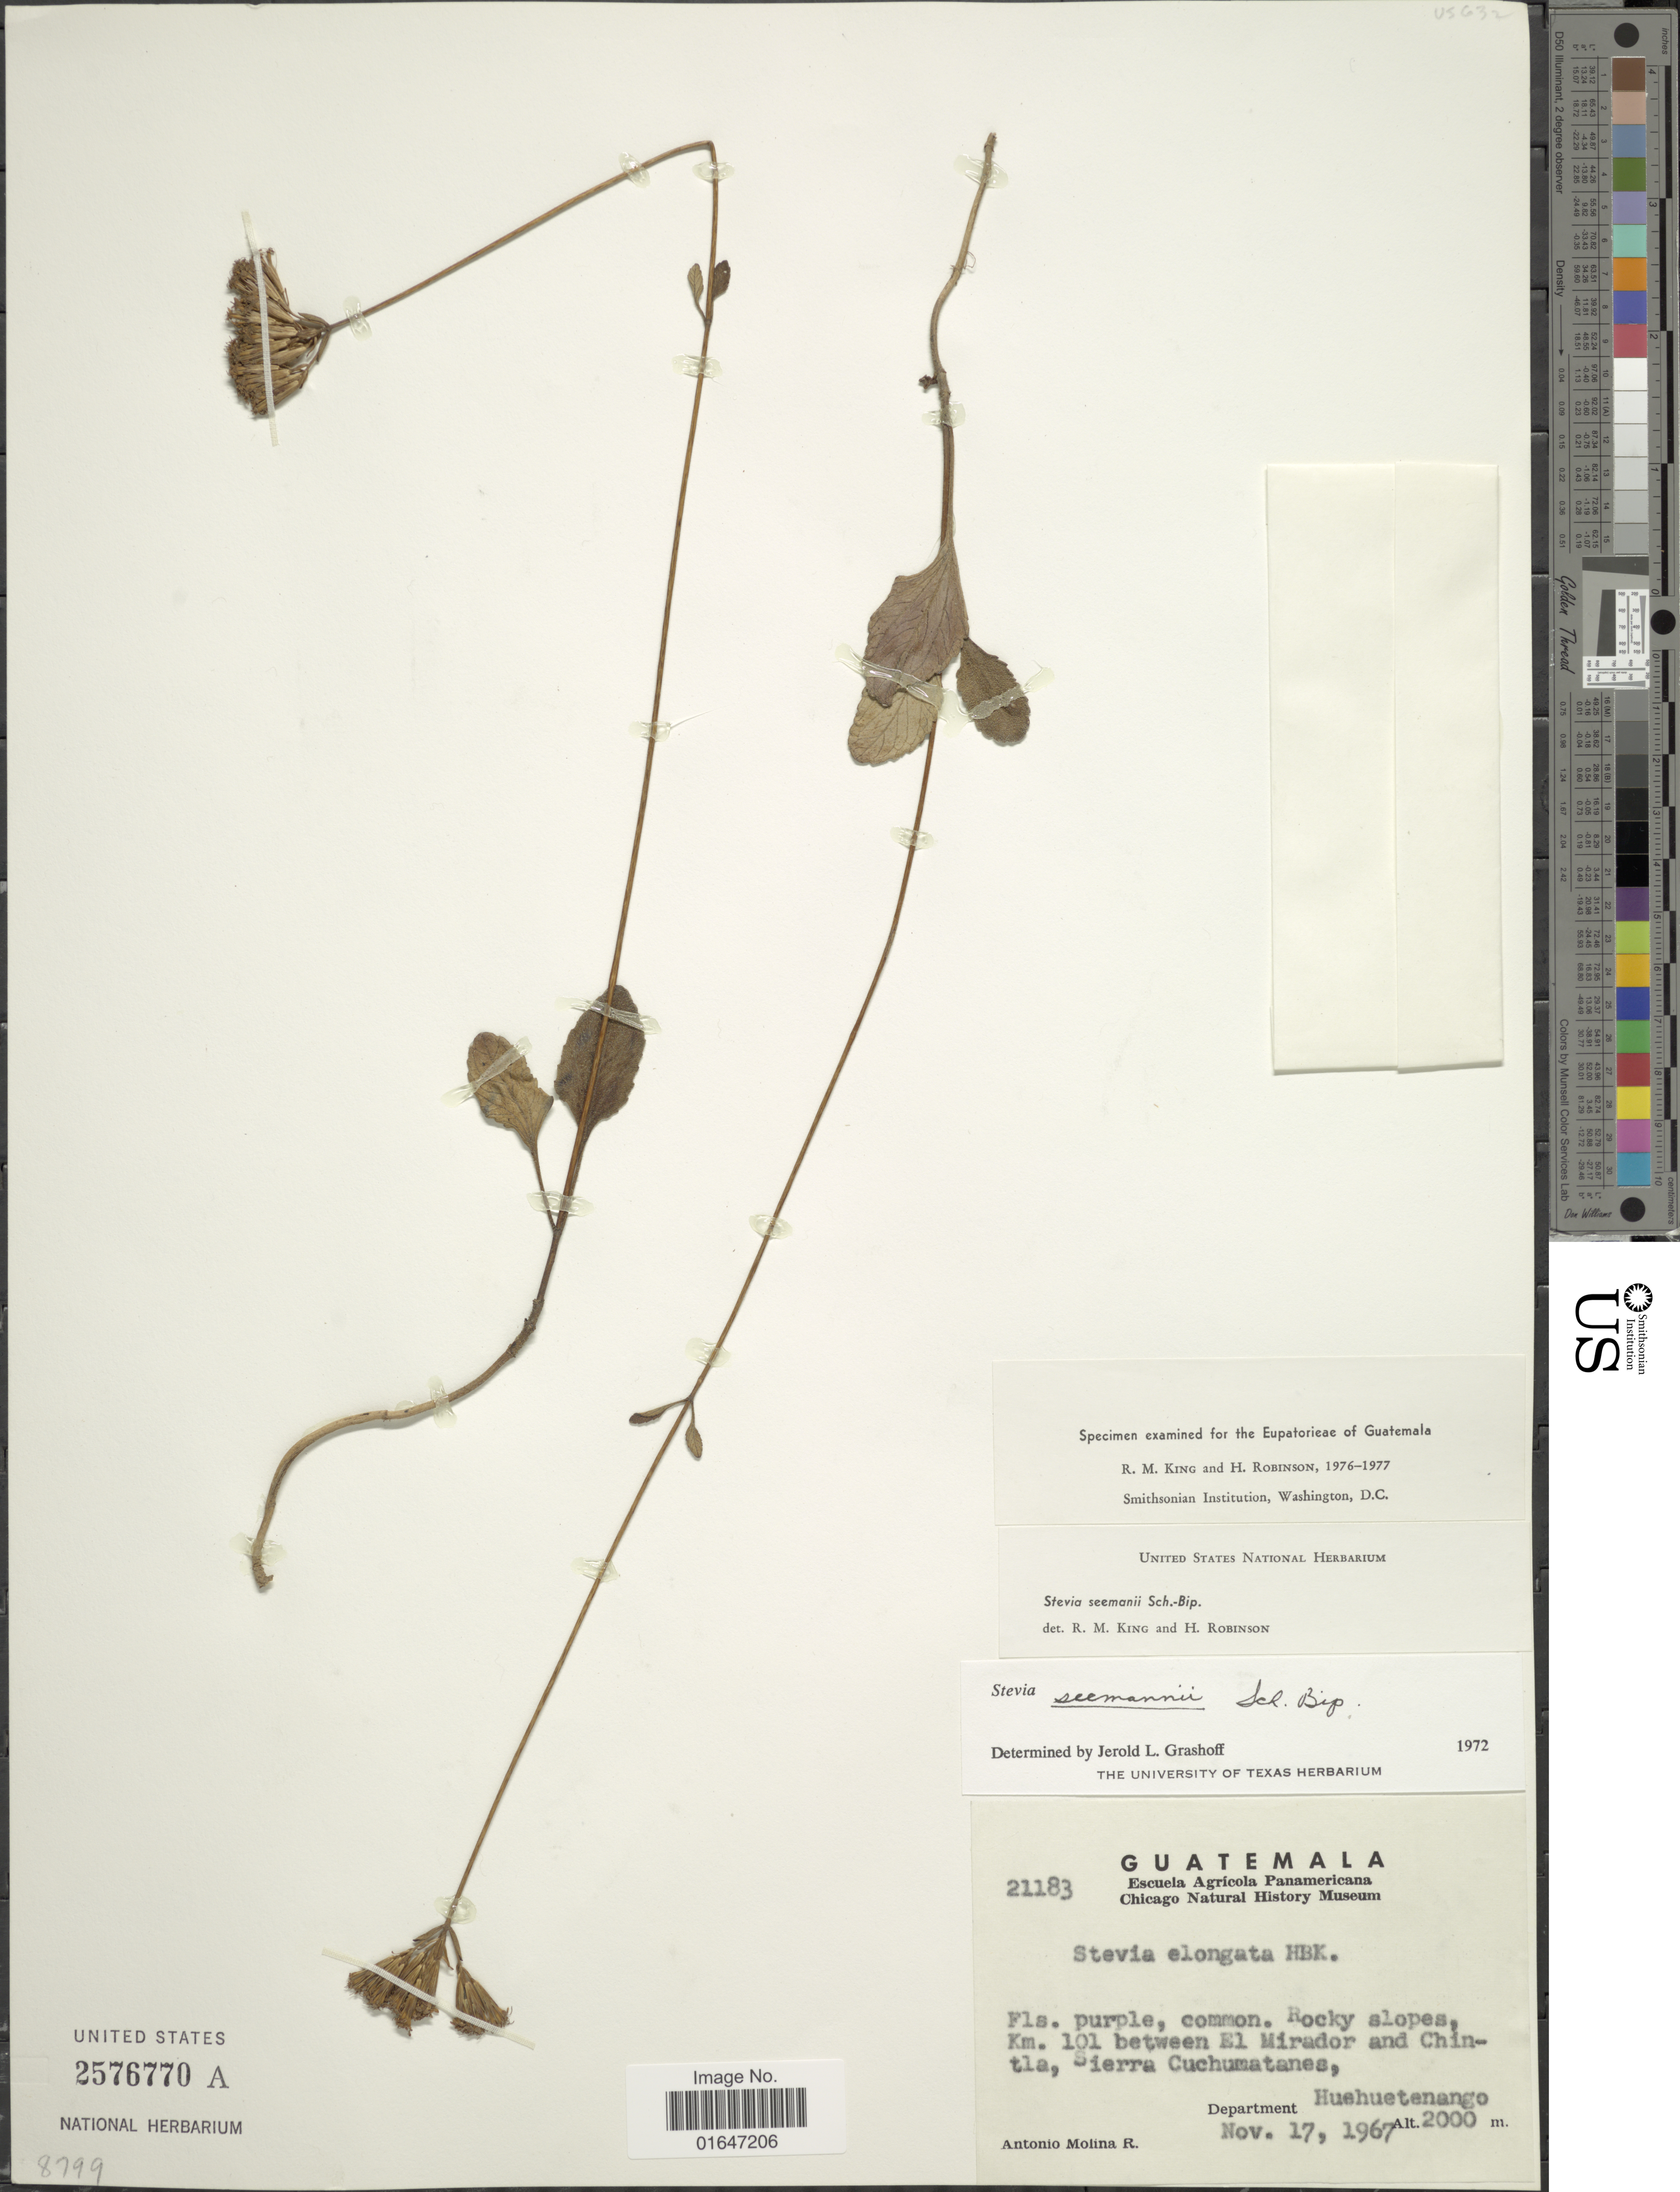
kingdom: Plantae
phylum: Tracheophyta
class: Magnoliopsida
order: Asterales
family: Asteraceae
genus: Stevia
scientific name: Stevia seemannii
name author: Sch. Bip. in Seem.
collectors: A. Molina R.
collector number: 21183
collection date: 1967-11-17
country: Guatemala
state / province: Huehuetenango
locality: Rocky slopes Km 101 between El Mirador and Chintlam Sierra Cuchumatanes, Departement Hueheutenango.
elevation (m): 2000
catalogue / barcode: US 2576770A